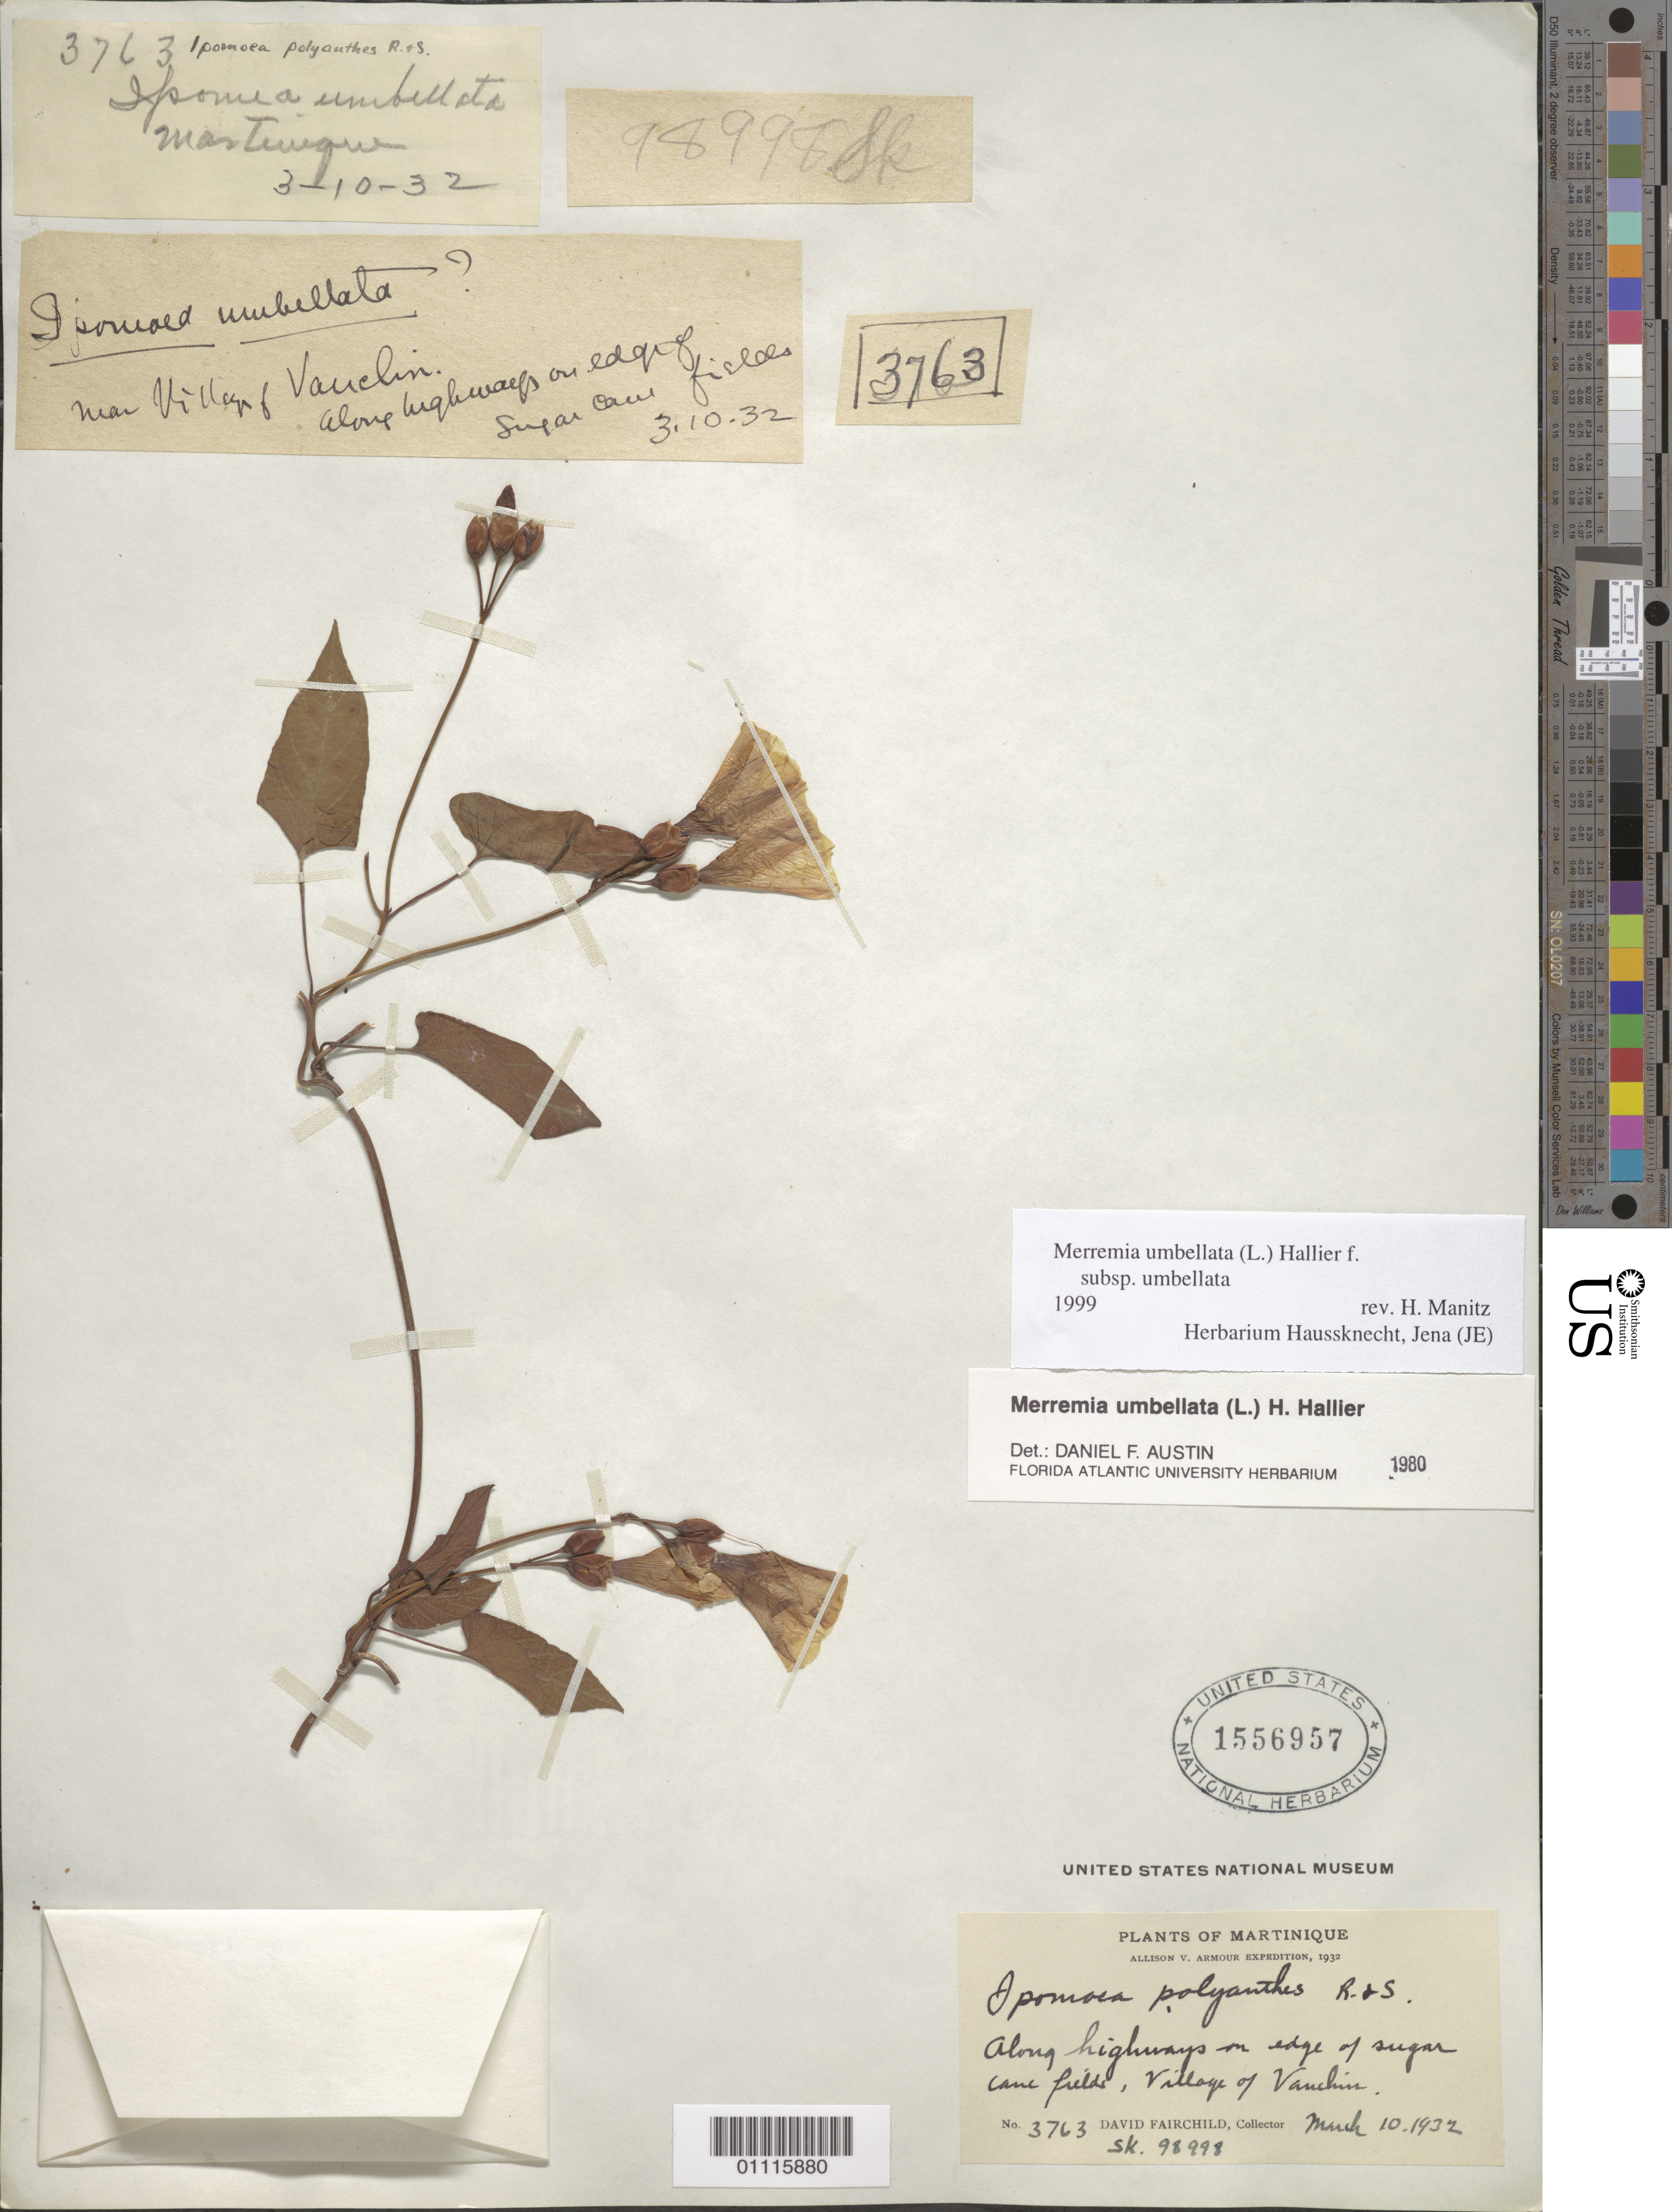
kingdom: Plantae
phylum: Tracheophyta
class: Magnoliopsida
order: Solanales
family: Convolvulaceae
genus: Camonea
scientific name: Camonea umbellata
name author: (L.) A. R. Simões & Staples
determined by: Strong, Mark T., (BOT), Smithsonian Institution - National Museum of Natural History (UNITED STATES)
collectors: D. Fairchild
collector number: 3763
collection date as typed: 10 Mar 1932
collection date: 1932-03-10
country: Martinique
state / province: Le Marin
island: Martinique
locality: Village of Vauclin. Along highways on edge of sugar cane fields.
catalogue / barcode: US 1556957